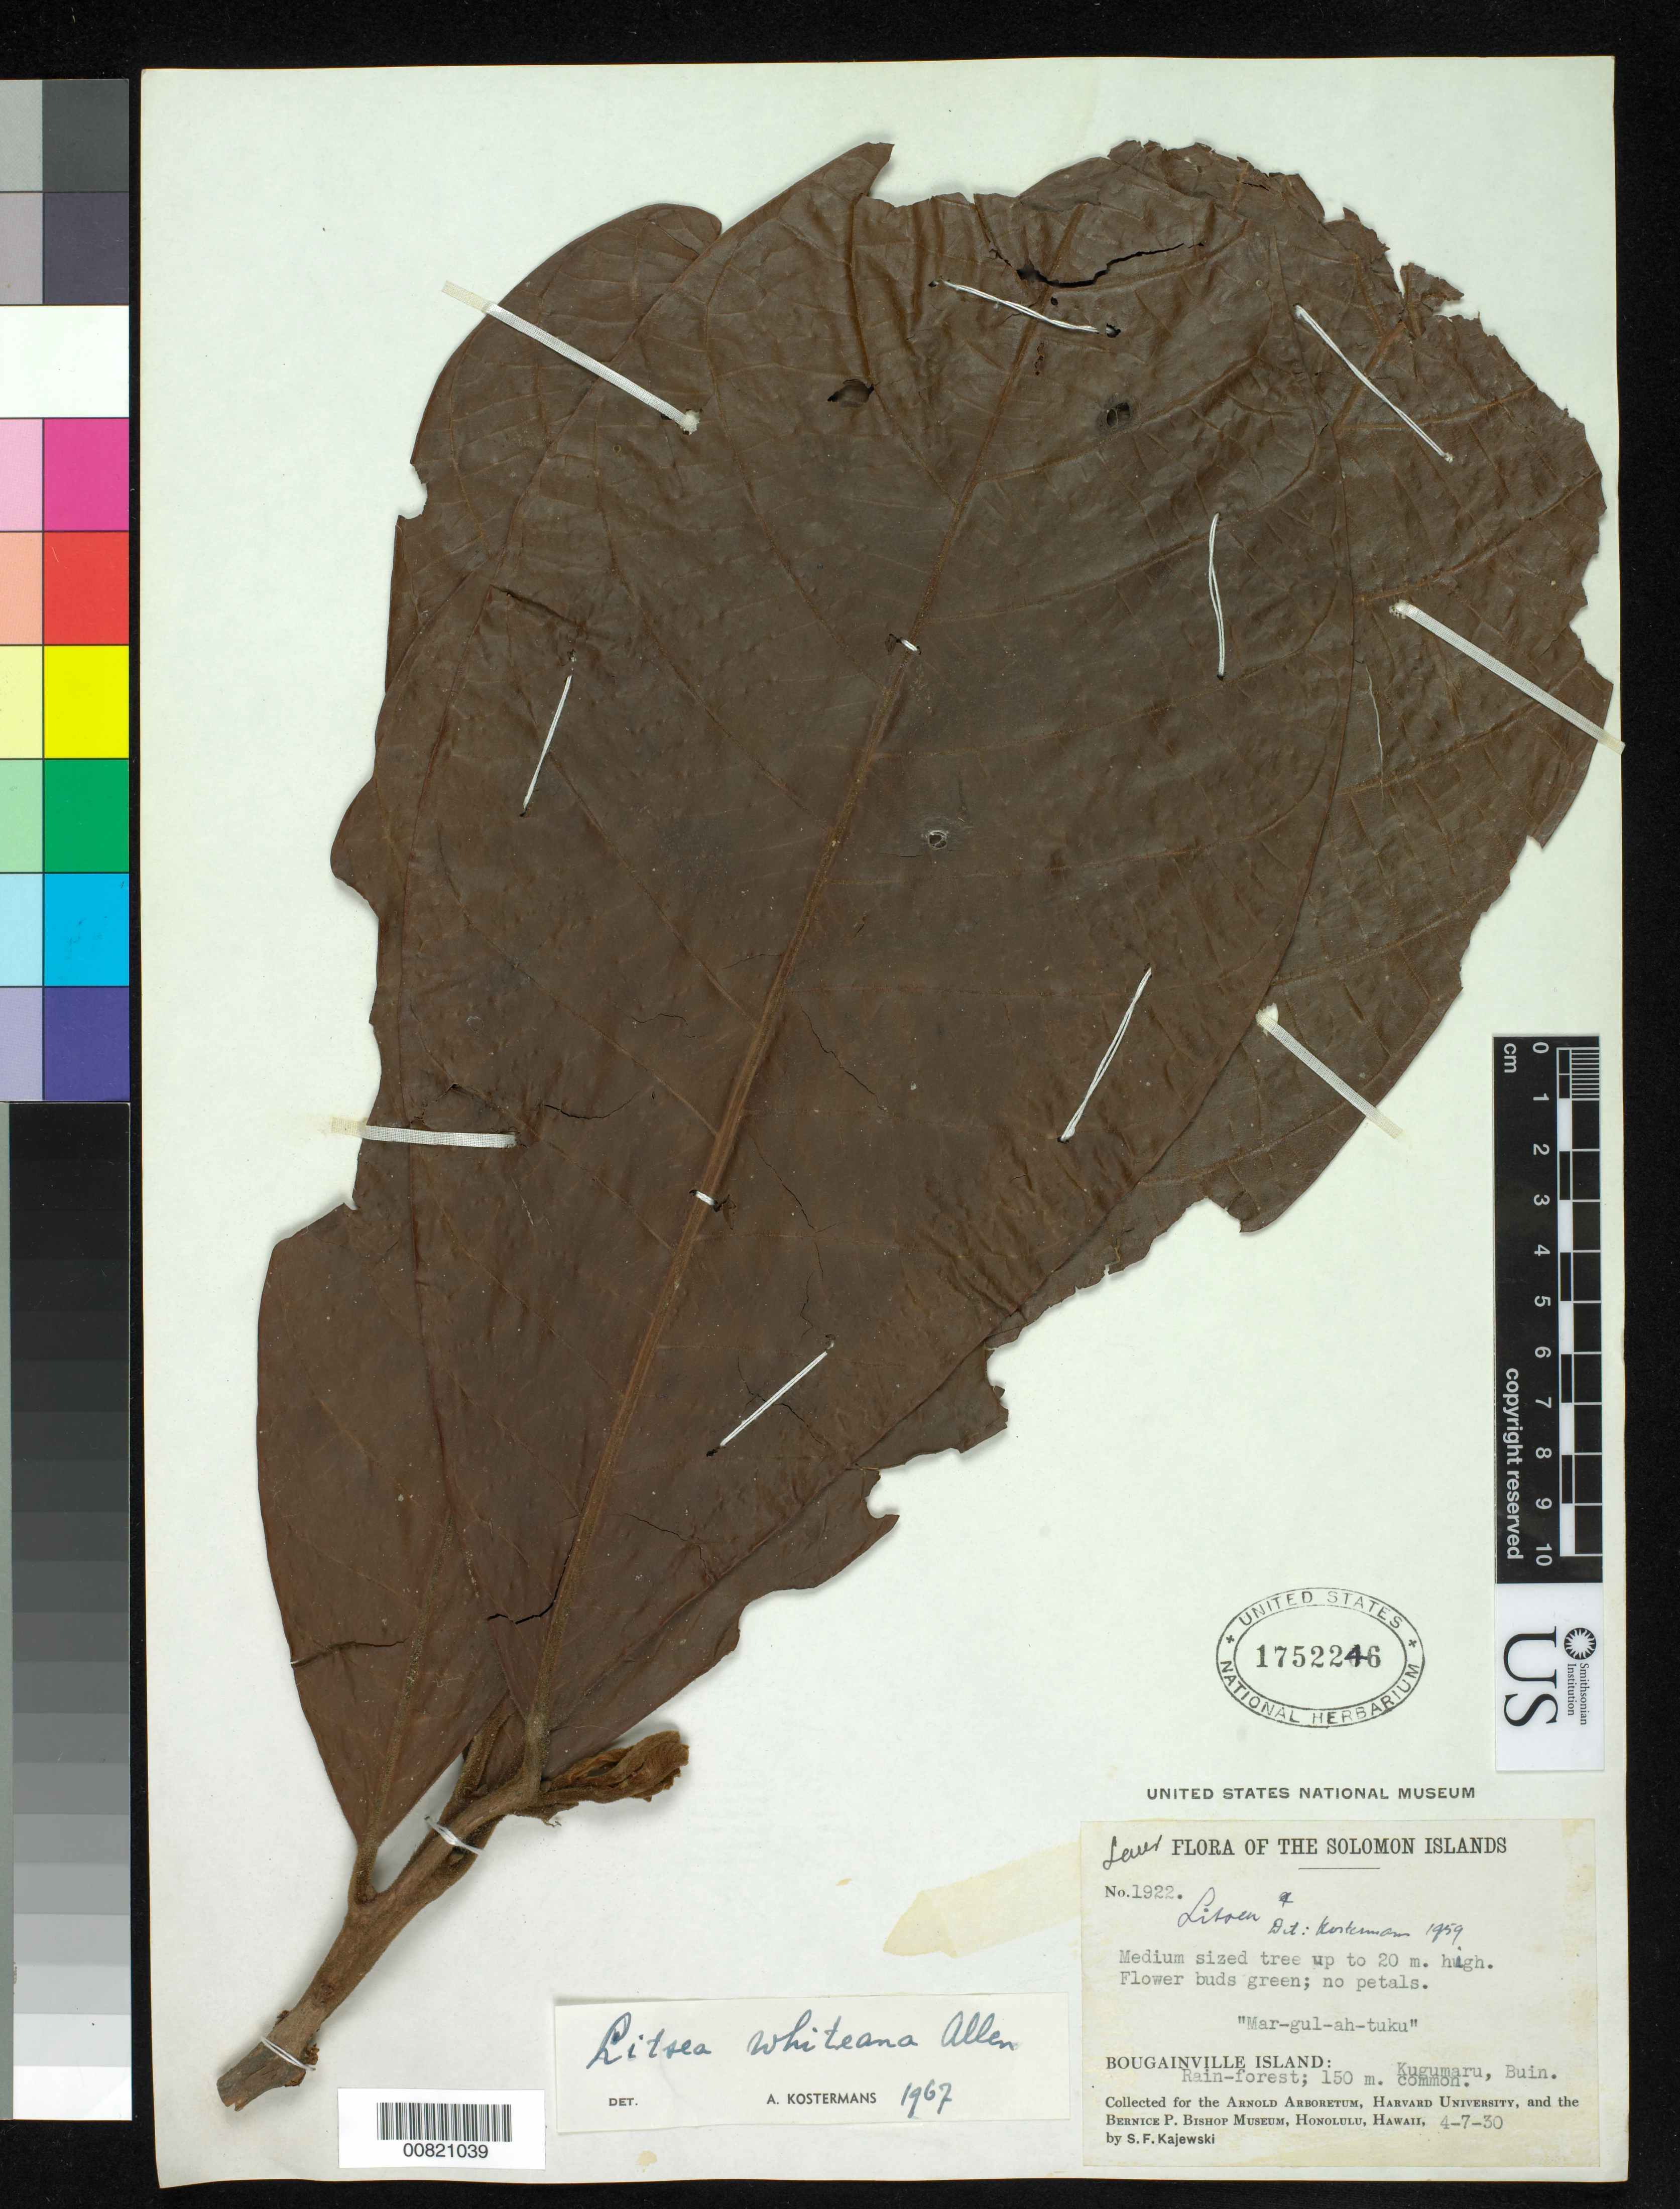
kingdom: Plantae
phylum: Tracheophyta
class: Magnoliopsida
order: Laurales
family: Lauraceae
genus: Litsea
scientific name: Litsea whiteana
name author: C.K. Allen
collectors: S. Kajewski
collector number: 1922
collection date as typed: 07 Apr 1930 or 04 Jul 1930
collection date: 1930-04-07 or 1930-07-04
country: Papua New Guinea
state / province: Bougainville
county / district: Buin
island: Bougainville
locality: Kugumaru, Buin.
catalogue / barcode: US 1752246